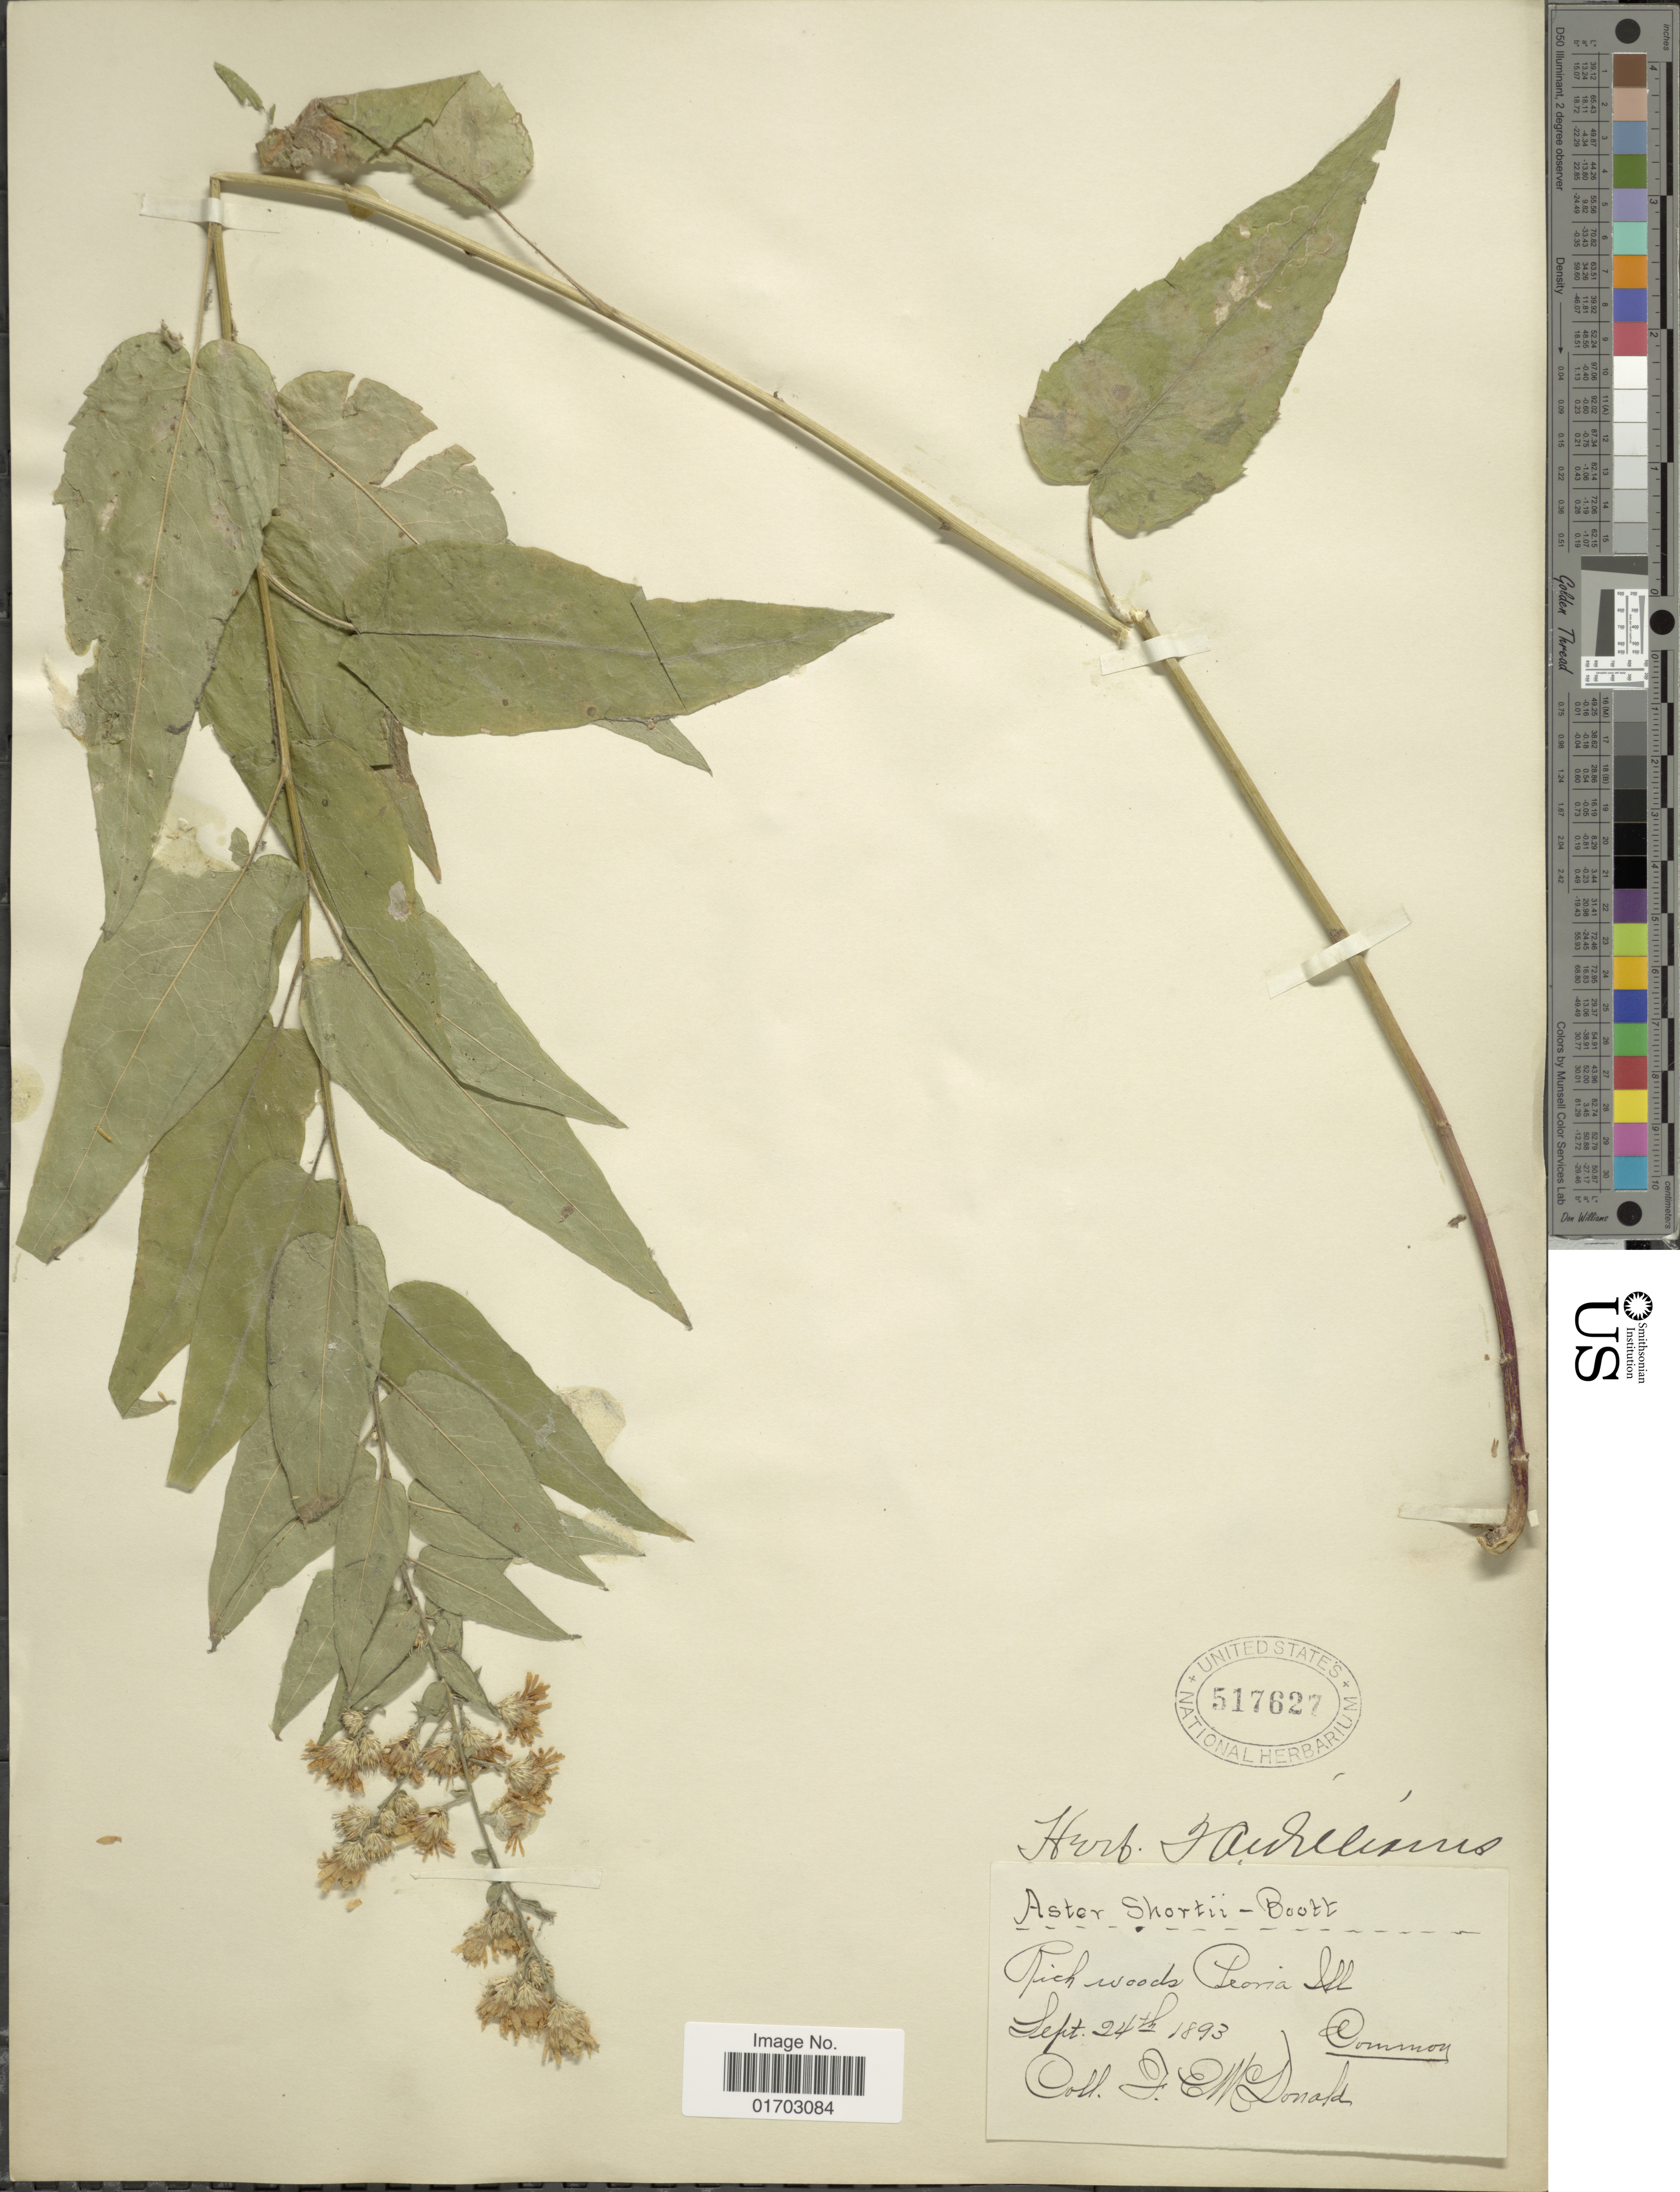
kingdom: Plantae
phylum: Tracheophyta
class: Magnoliopsida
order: Asterales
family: Asteraceae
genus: Symphyotrichum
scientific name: Symphyotrichum shortii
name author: (Lindl.) G.L. Nesom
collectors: F. E. McDonald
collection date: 1893-09-24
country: United States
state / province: Illinois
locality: Rich woods Peonia.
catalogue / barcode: US 517627